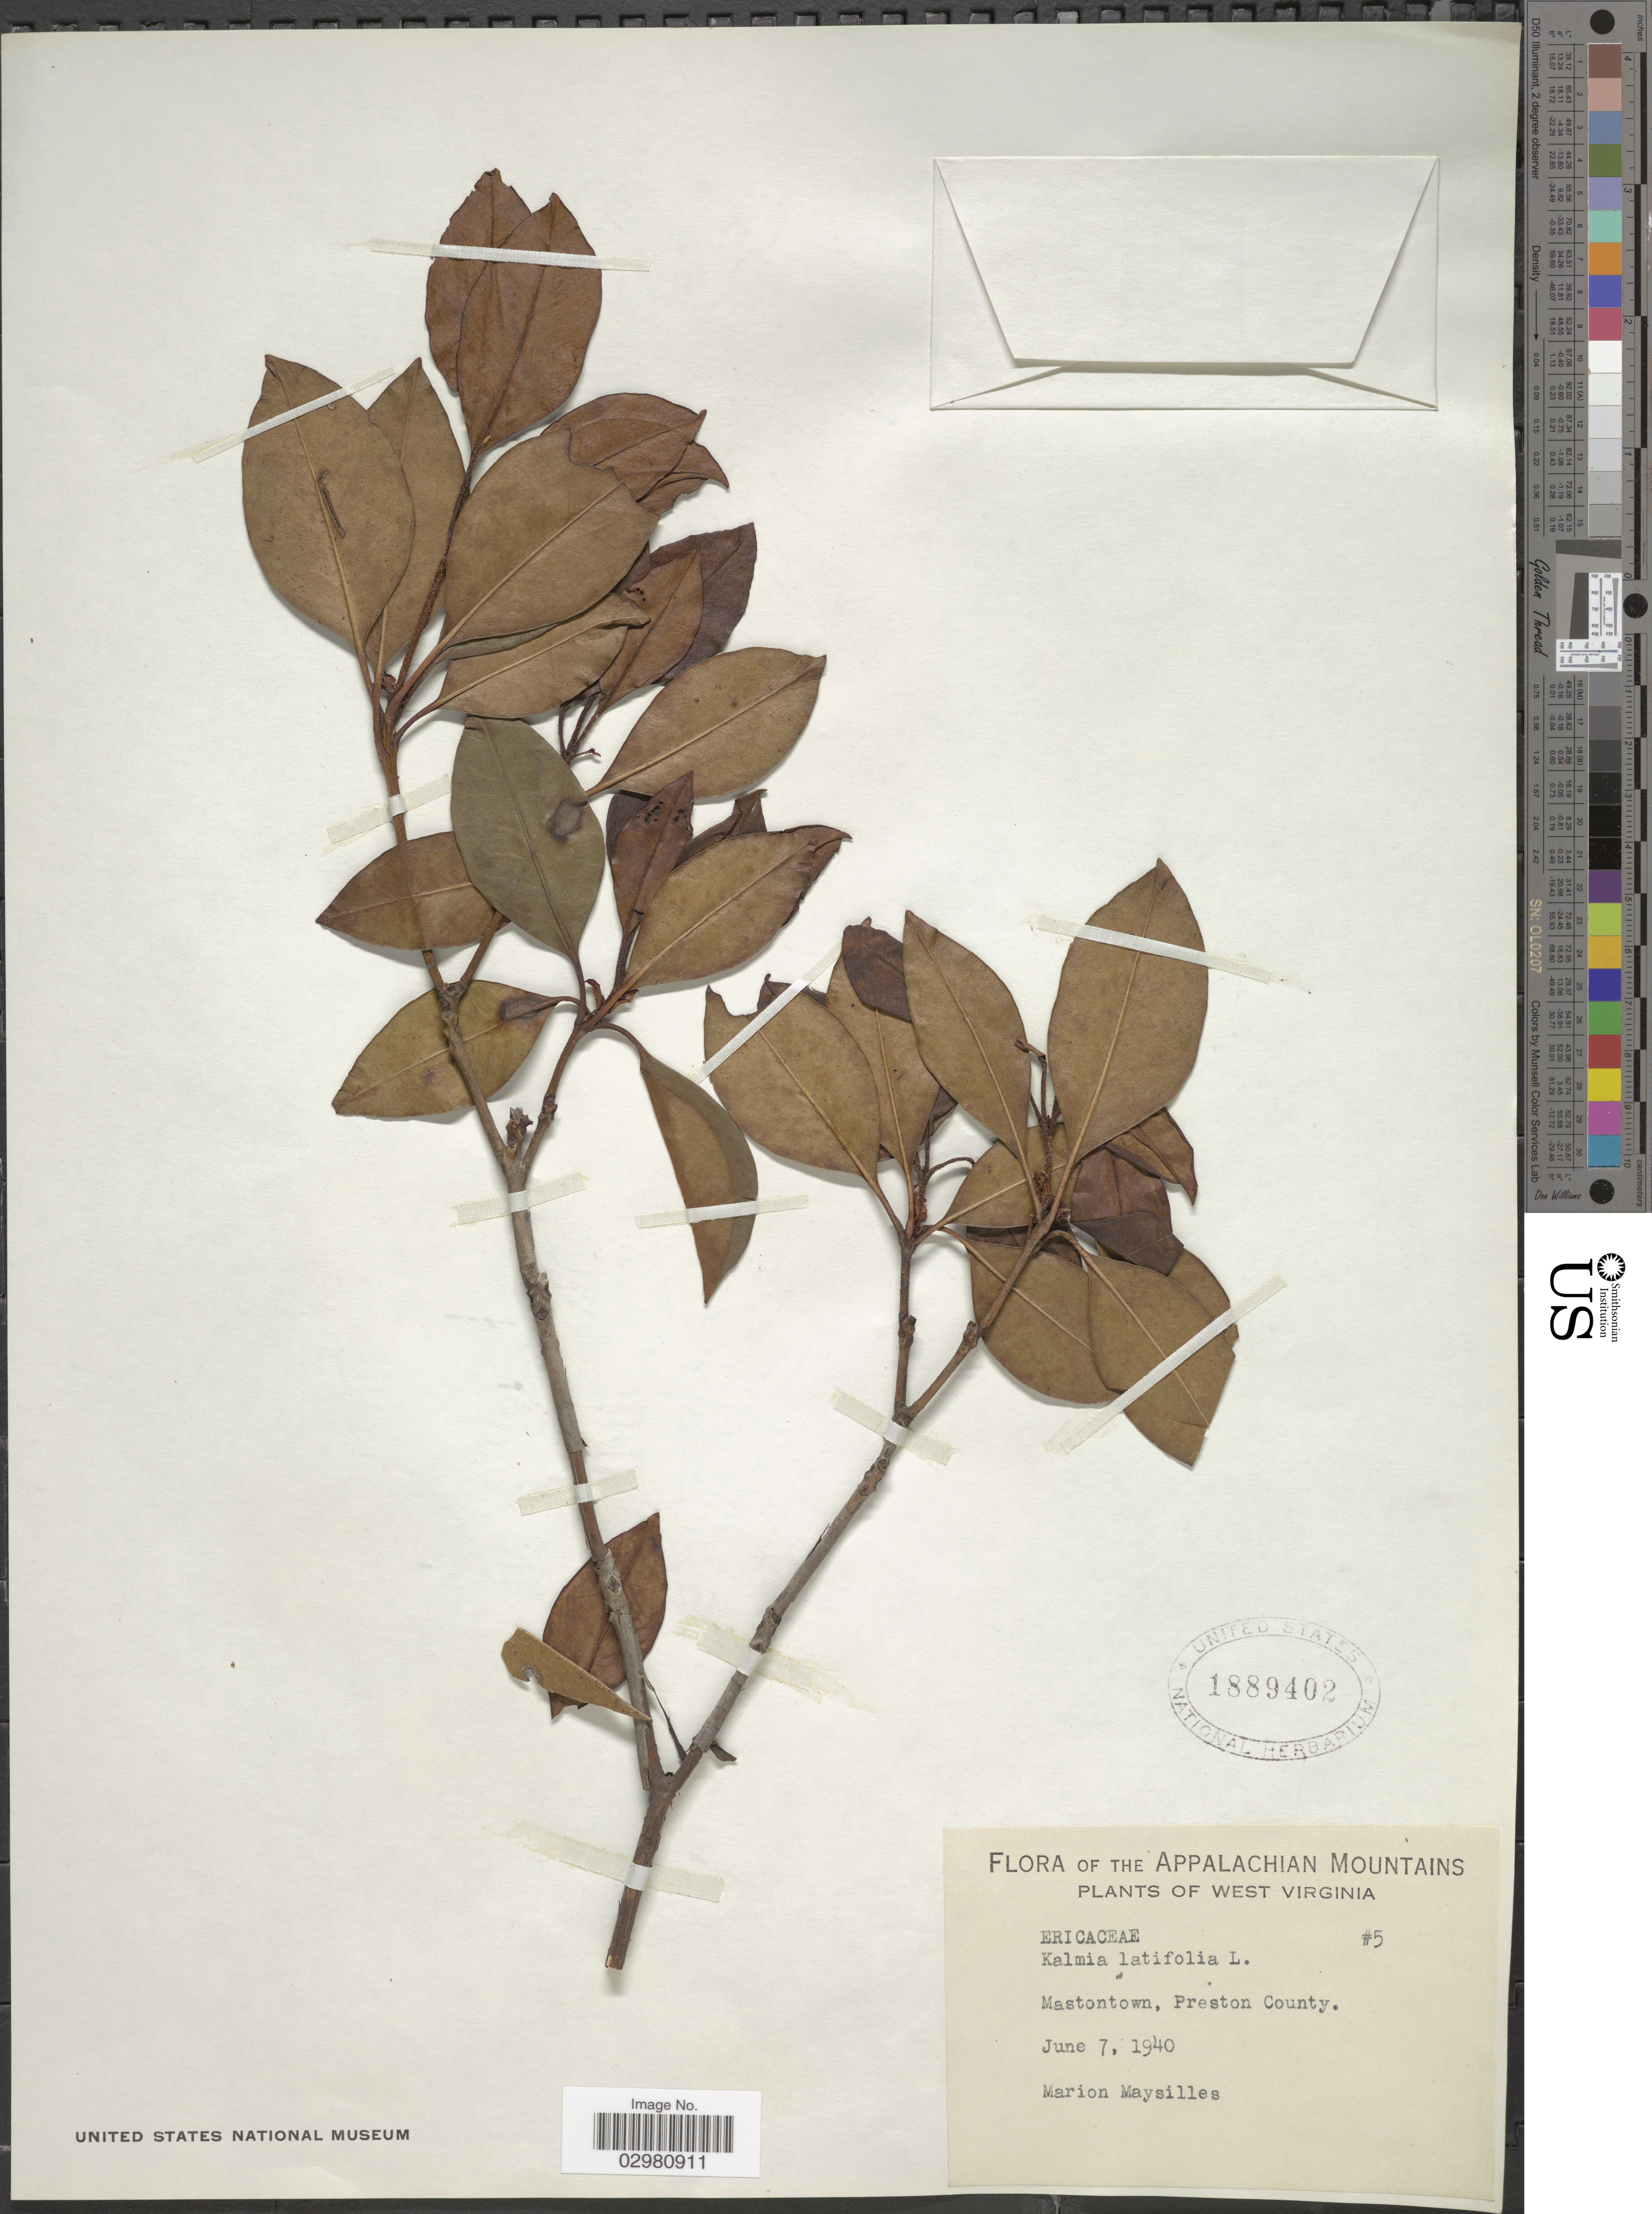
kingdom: Plantae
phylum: Tracheophyta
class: Magnoliopsida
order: Ericales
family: Ericaceae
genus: Kalmia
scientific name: Kalmia latifolia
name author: L.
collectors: M. Maysilles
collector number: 5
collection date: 1940-06-07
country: United States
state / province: West Virginia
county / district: Preston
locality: Appalachian Mountains. Mastontown, Preston County.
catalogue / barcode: US 1889402